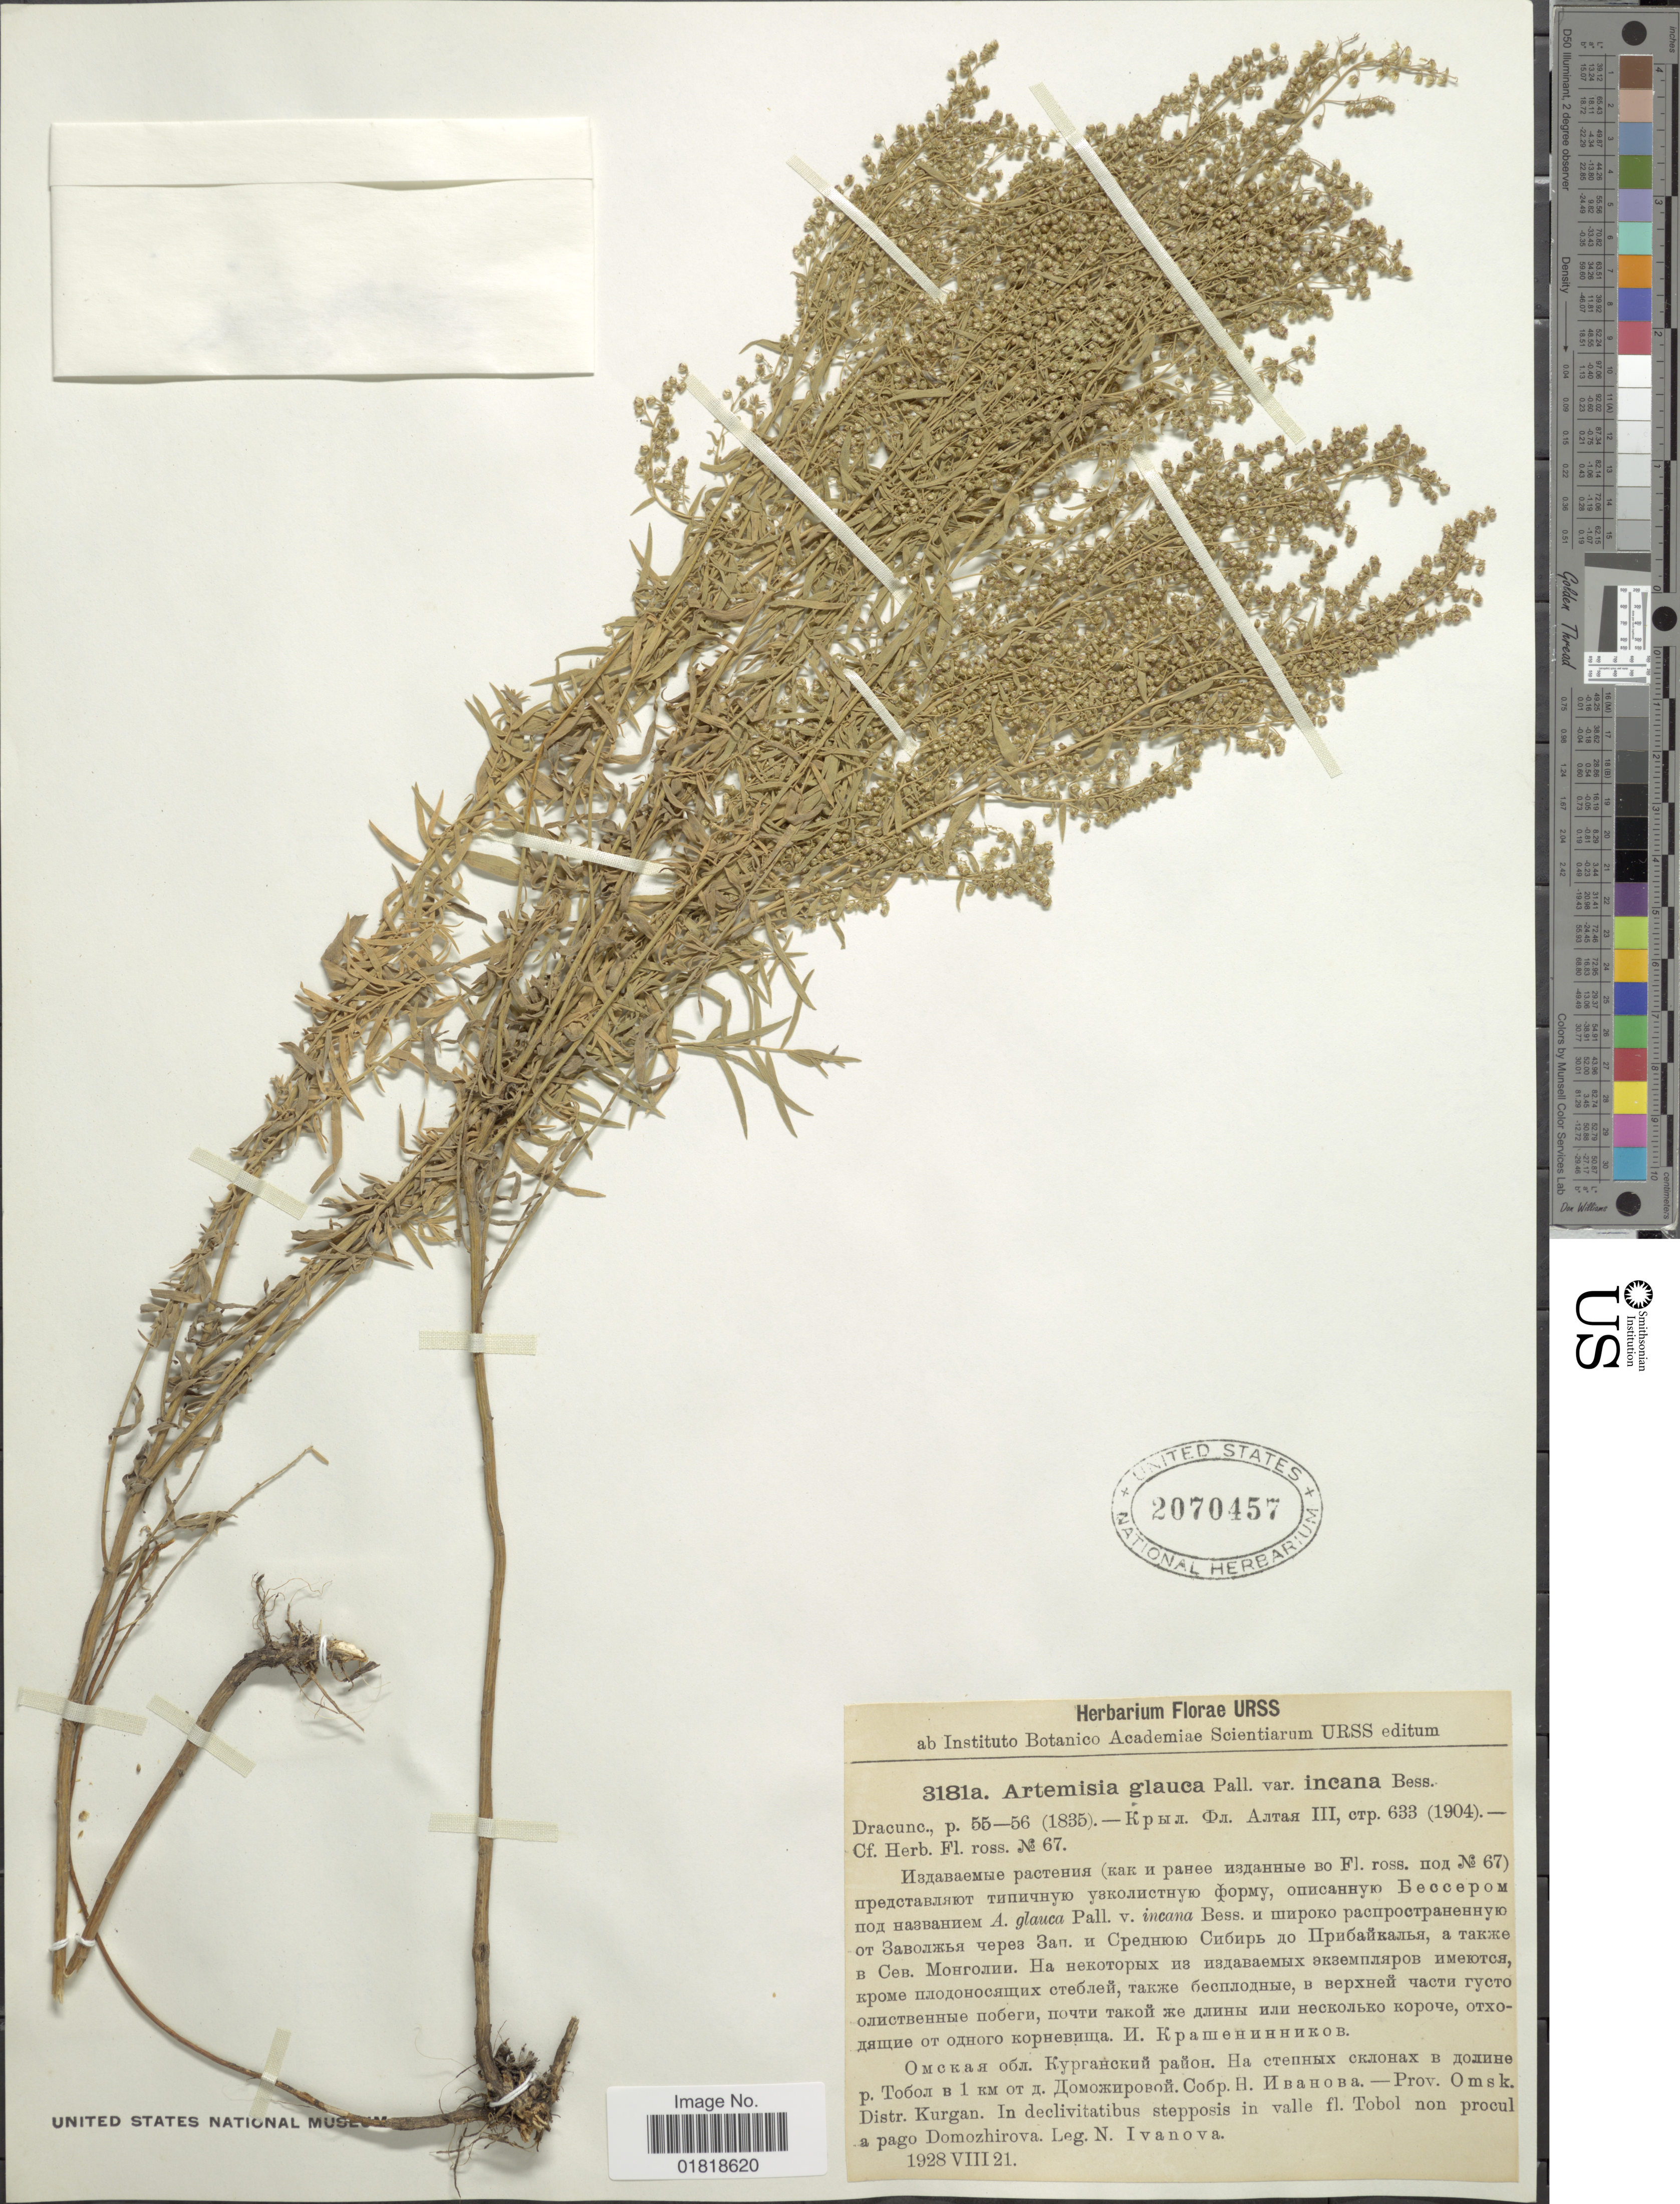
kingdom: Plantae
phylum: Tracheophyta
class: Magnoliopsida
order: Asterales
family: Asteraceae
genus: Artemisia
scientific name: Artemisia glauca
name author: Pall. ex Willd.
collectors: I. Ivanova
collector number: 3181a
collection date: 1928-08-21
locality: Prov. Omsk., distr. Kurgan, in declivitatibus stepposis in fl. Tobol non procul a pago Domozhirova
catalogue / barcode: US 2070457